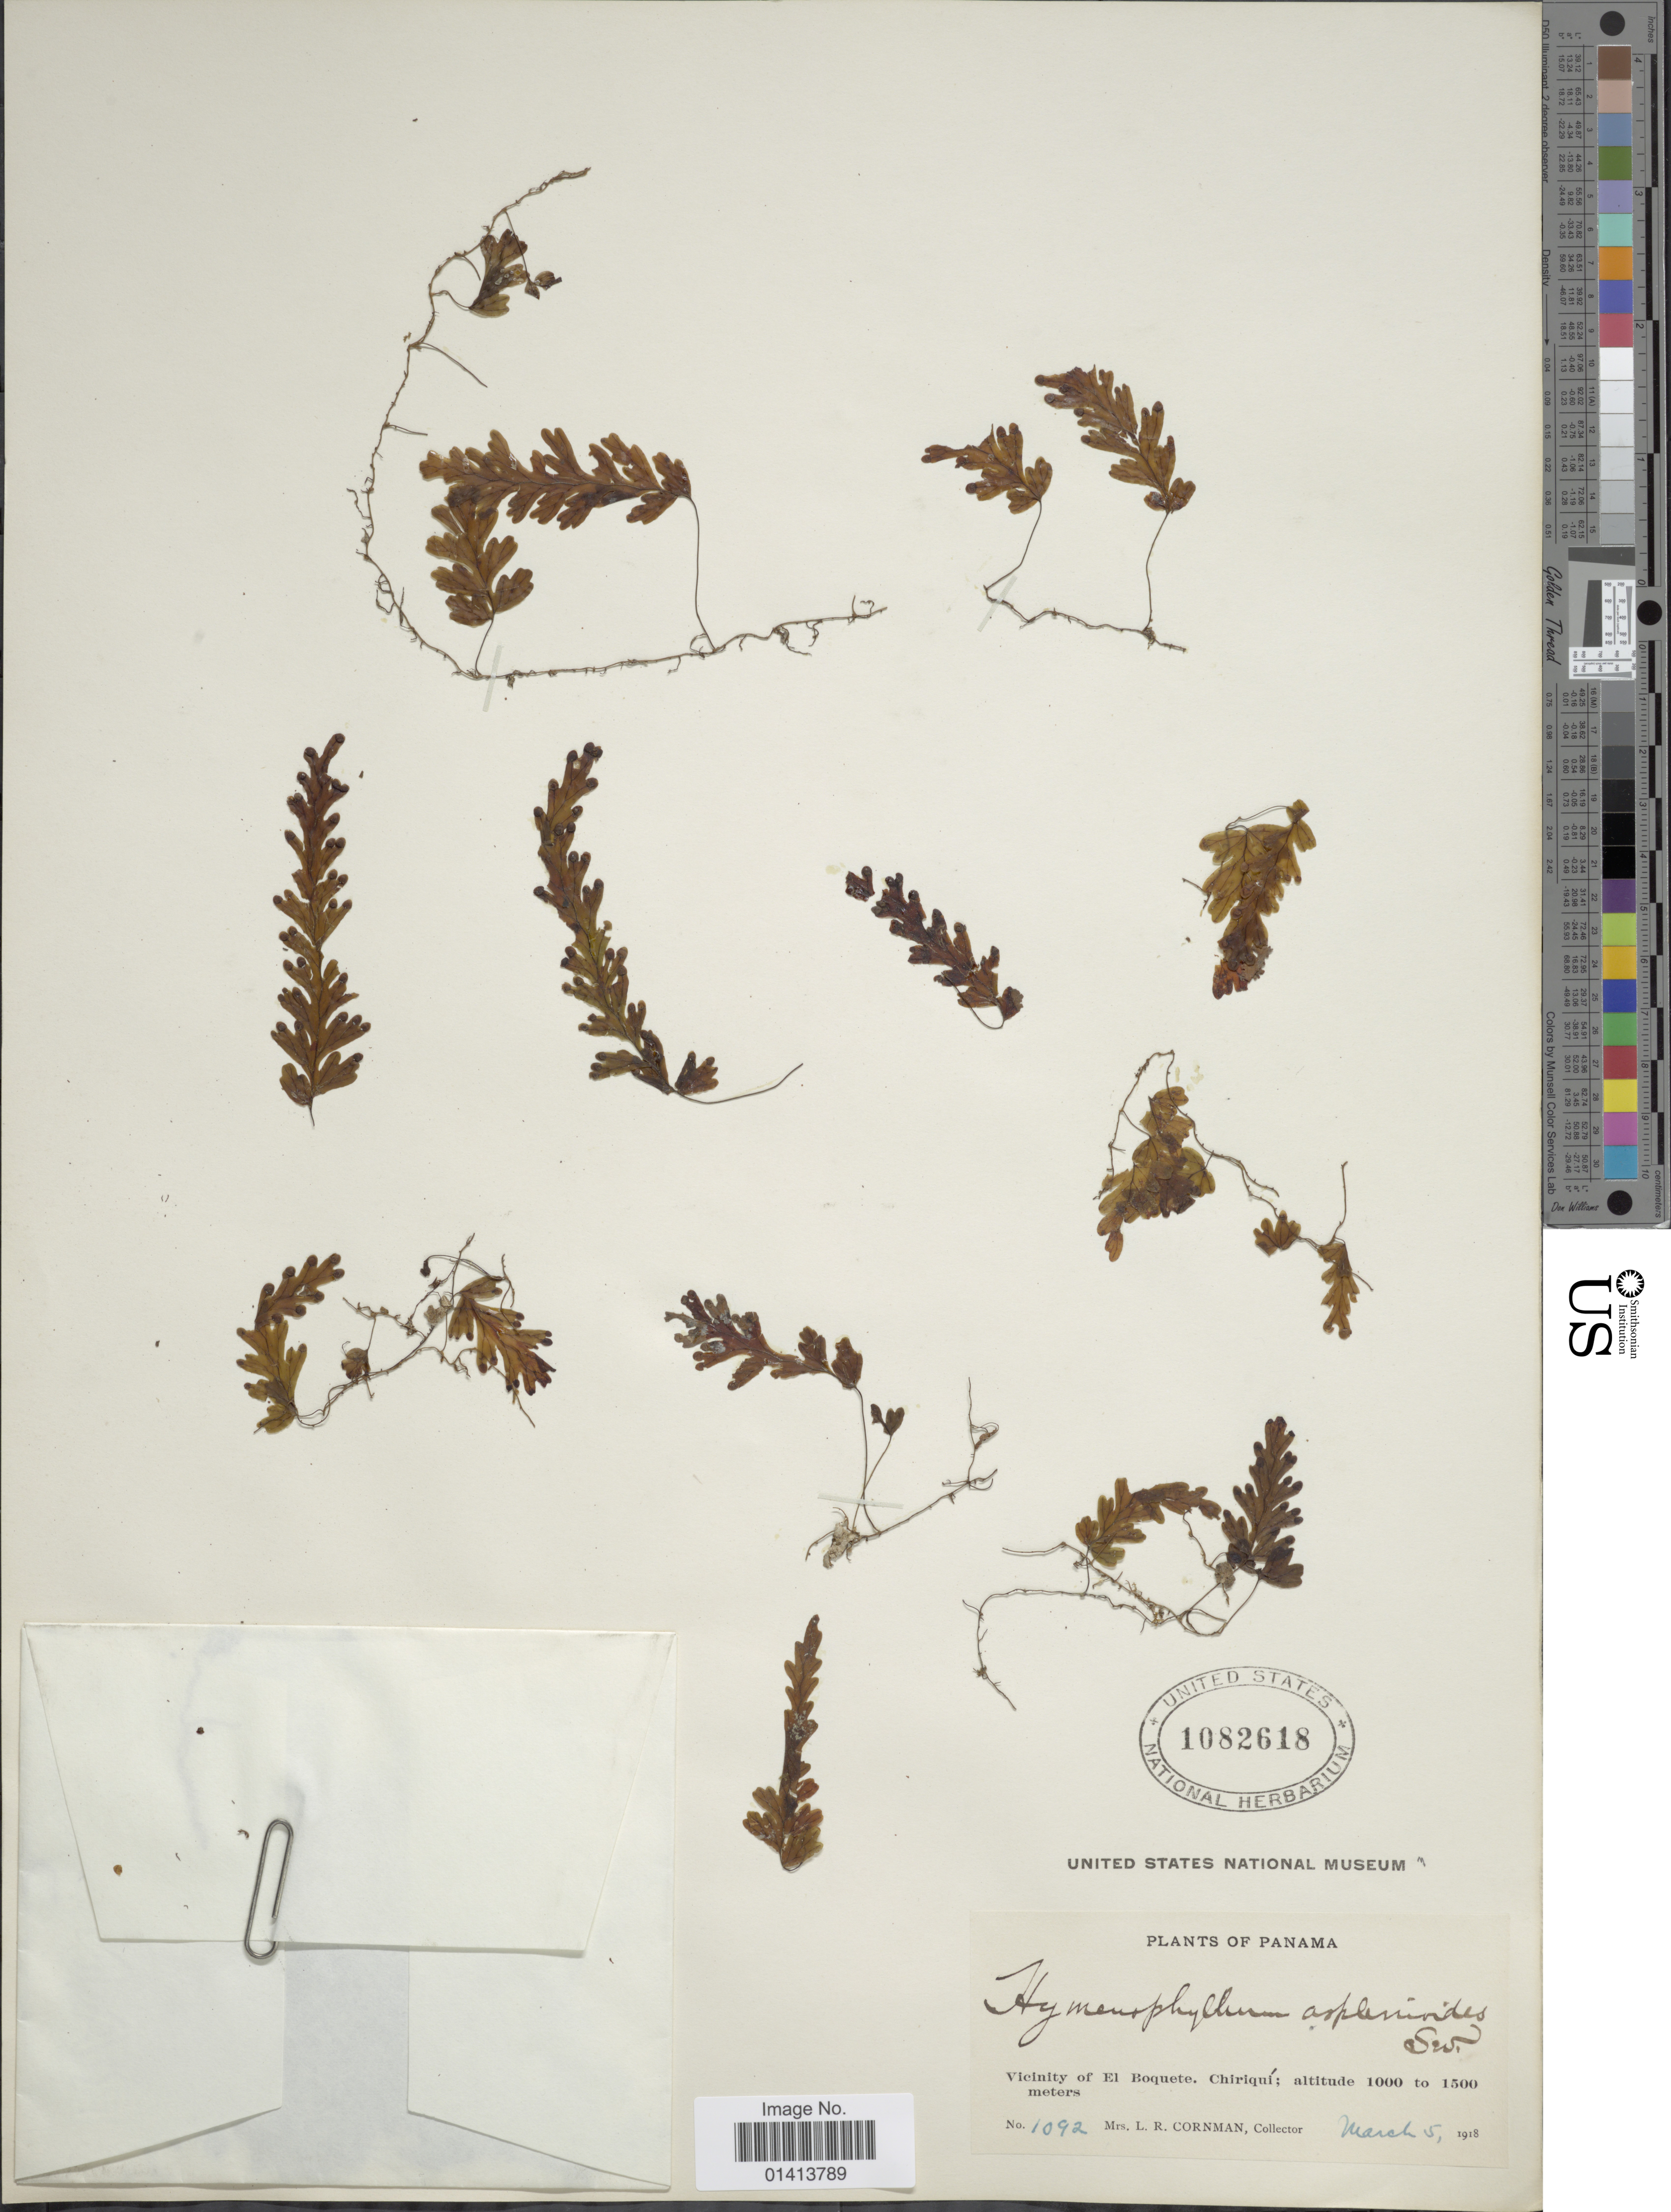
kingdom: Plantae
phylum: Tracheophyta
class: Polypodiopsida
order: Hymenophyllales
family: Hymenophyllaceae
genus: Hymenophyllum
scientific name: Hymenophyllum asplenioides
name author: (Sw.) Sw.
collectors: L. Cornman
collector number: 1092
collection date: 1918-03-05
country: Panama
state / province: Chiriqui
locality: Vicinity of El Boquete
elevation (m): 1000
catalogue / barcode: US 1082618